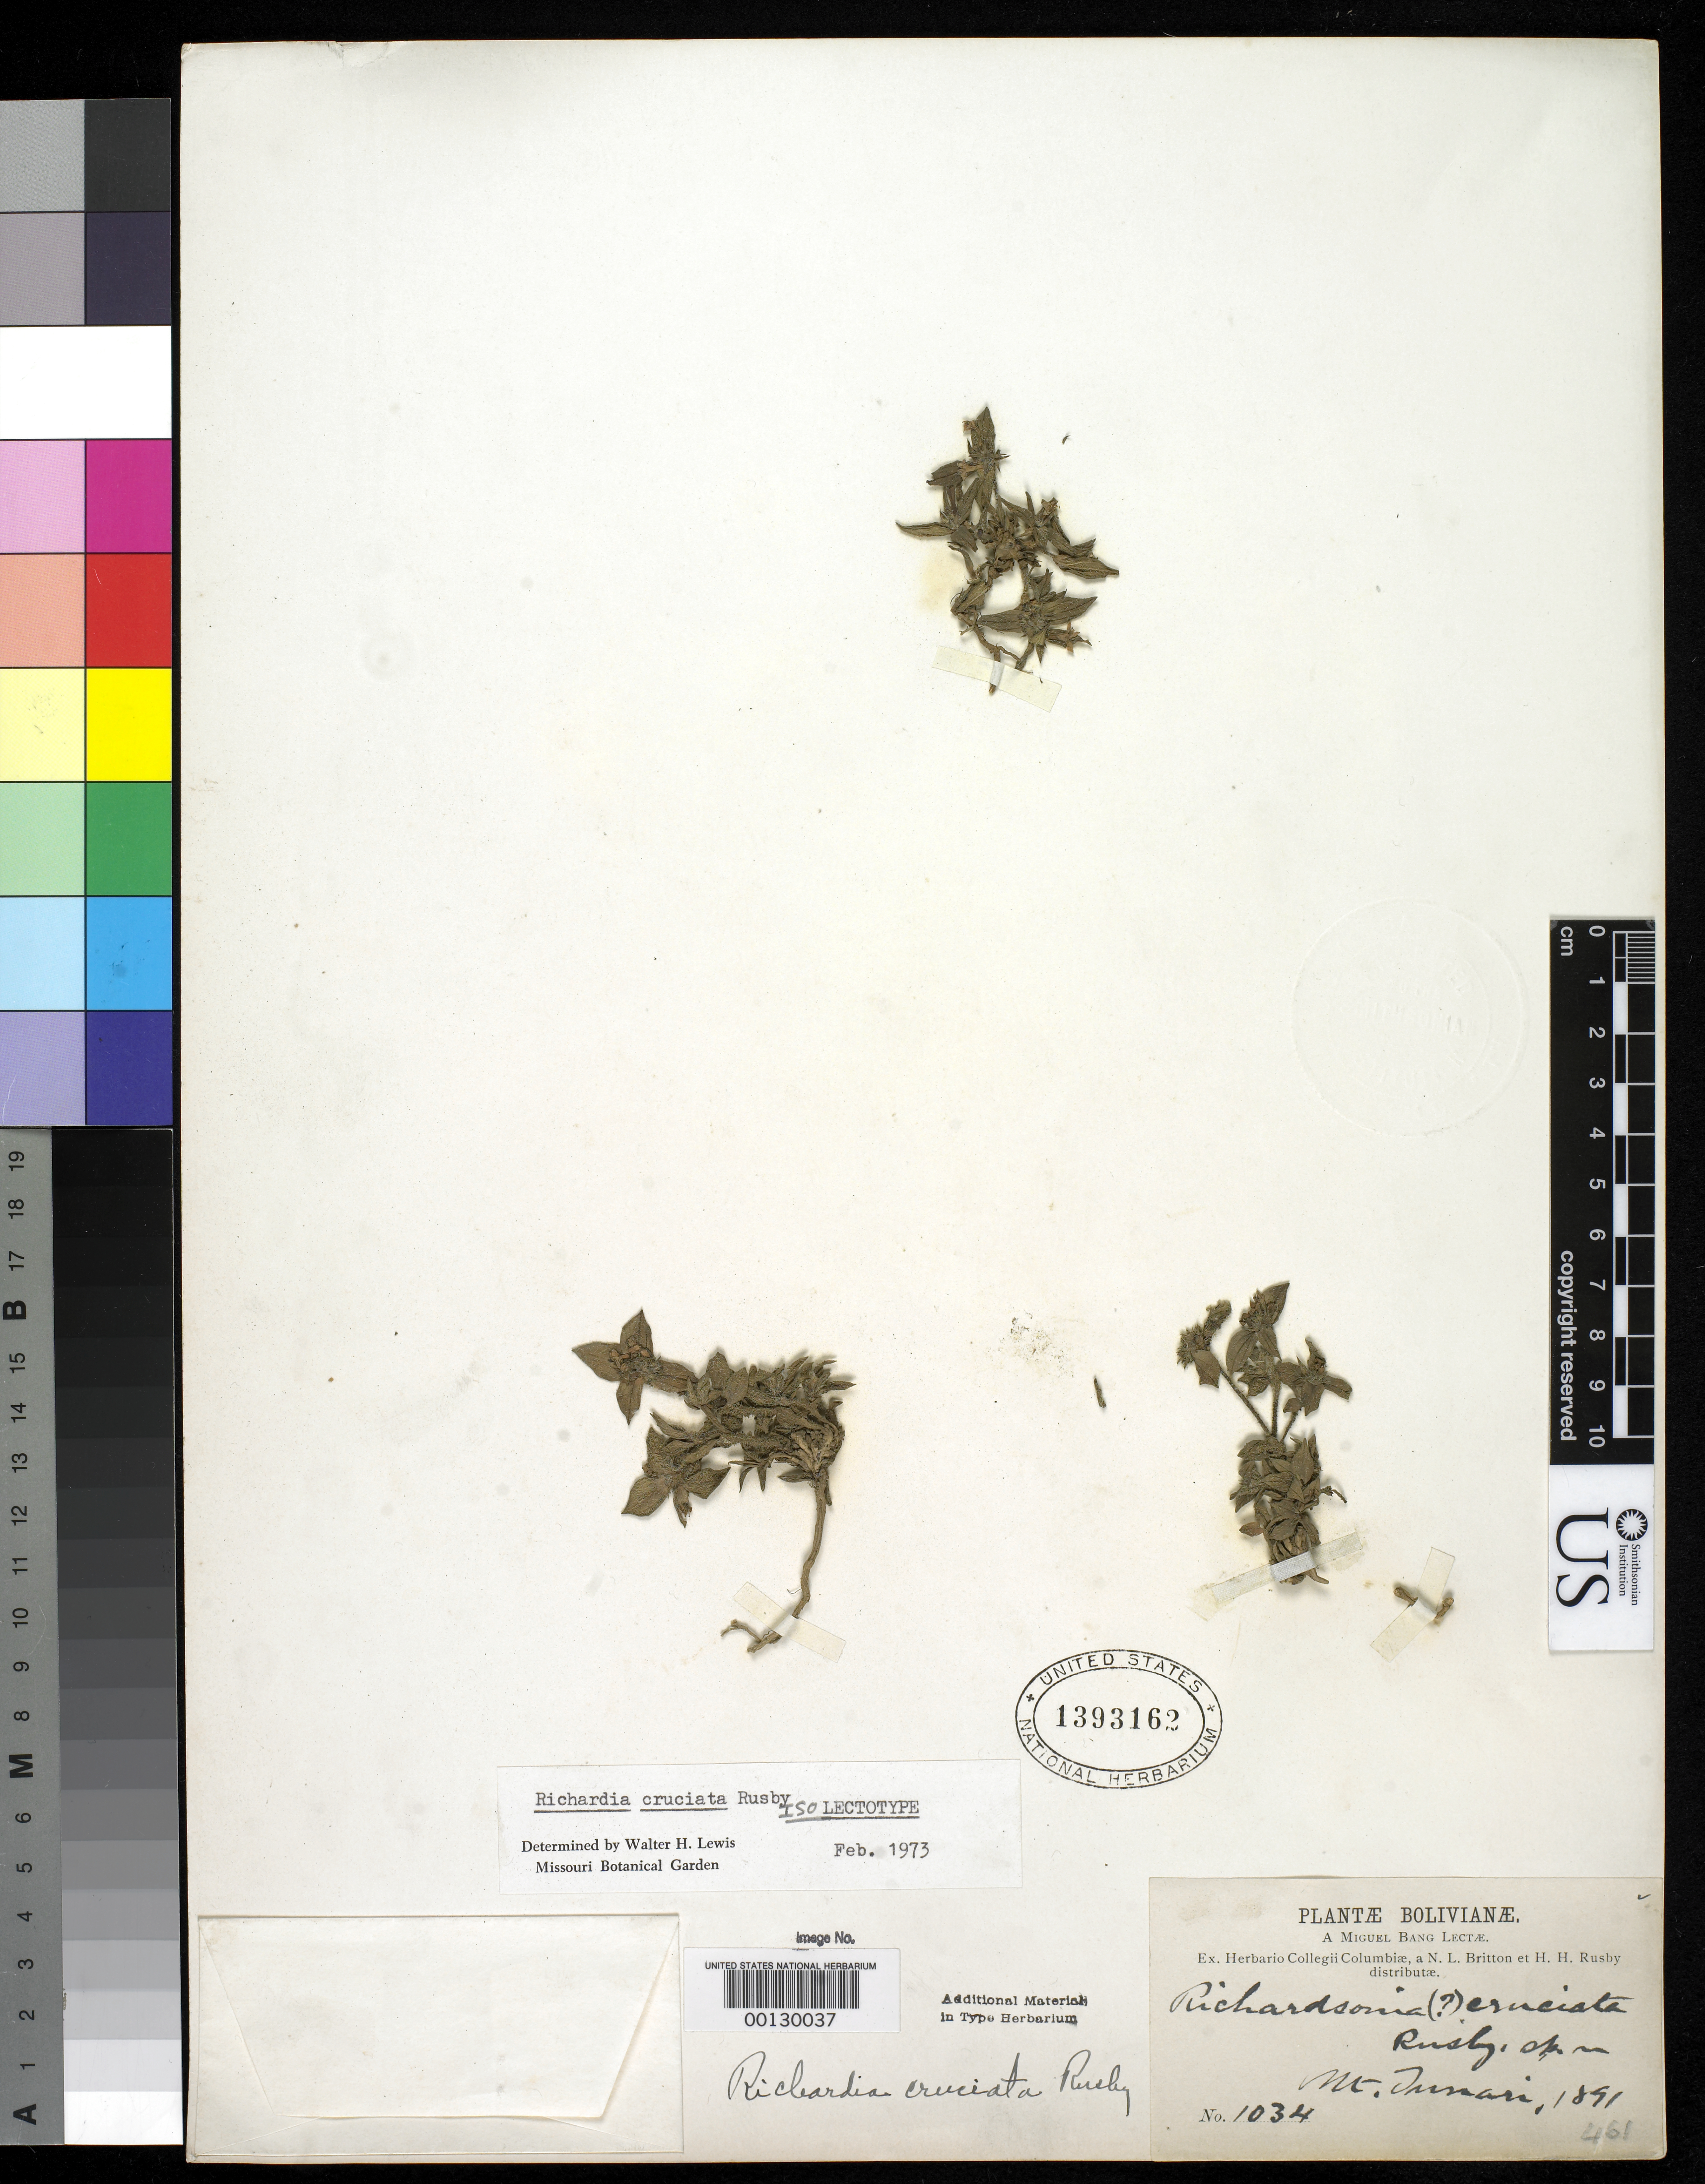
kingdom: Plantae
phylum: Tracheophyta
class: Magnoliopsida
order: Gentianales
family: Rubiaceae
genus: Richardia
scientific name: Richardia cruciata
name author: Rusby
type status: Isolectotype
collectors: M. Bang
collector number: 1034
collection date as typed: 1891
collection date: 1891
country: Bolivia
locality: Mt. Tunari.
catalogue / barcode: US 1393162